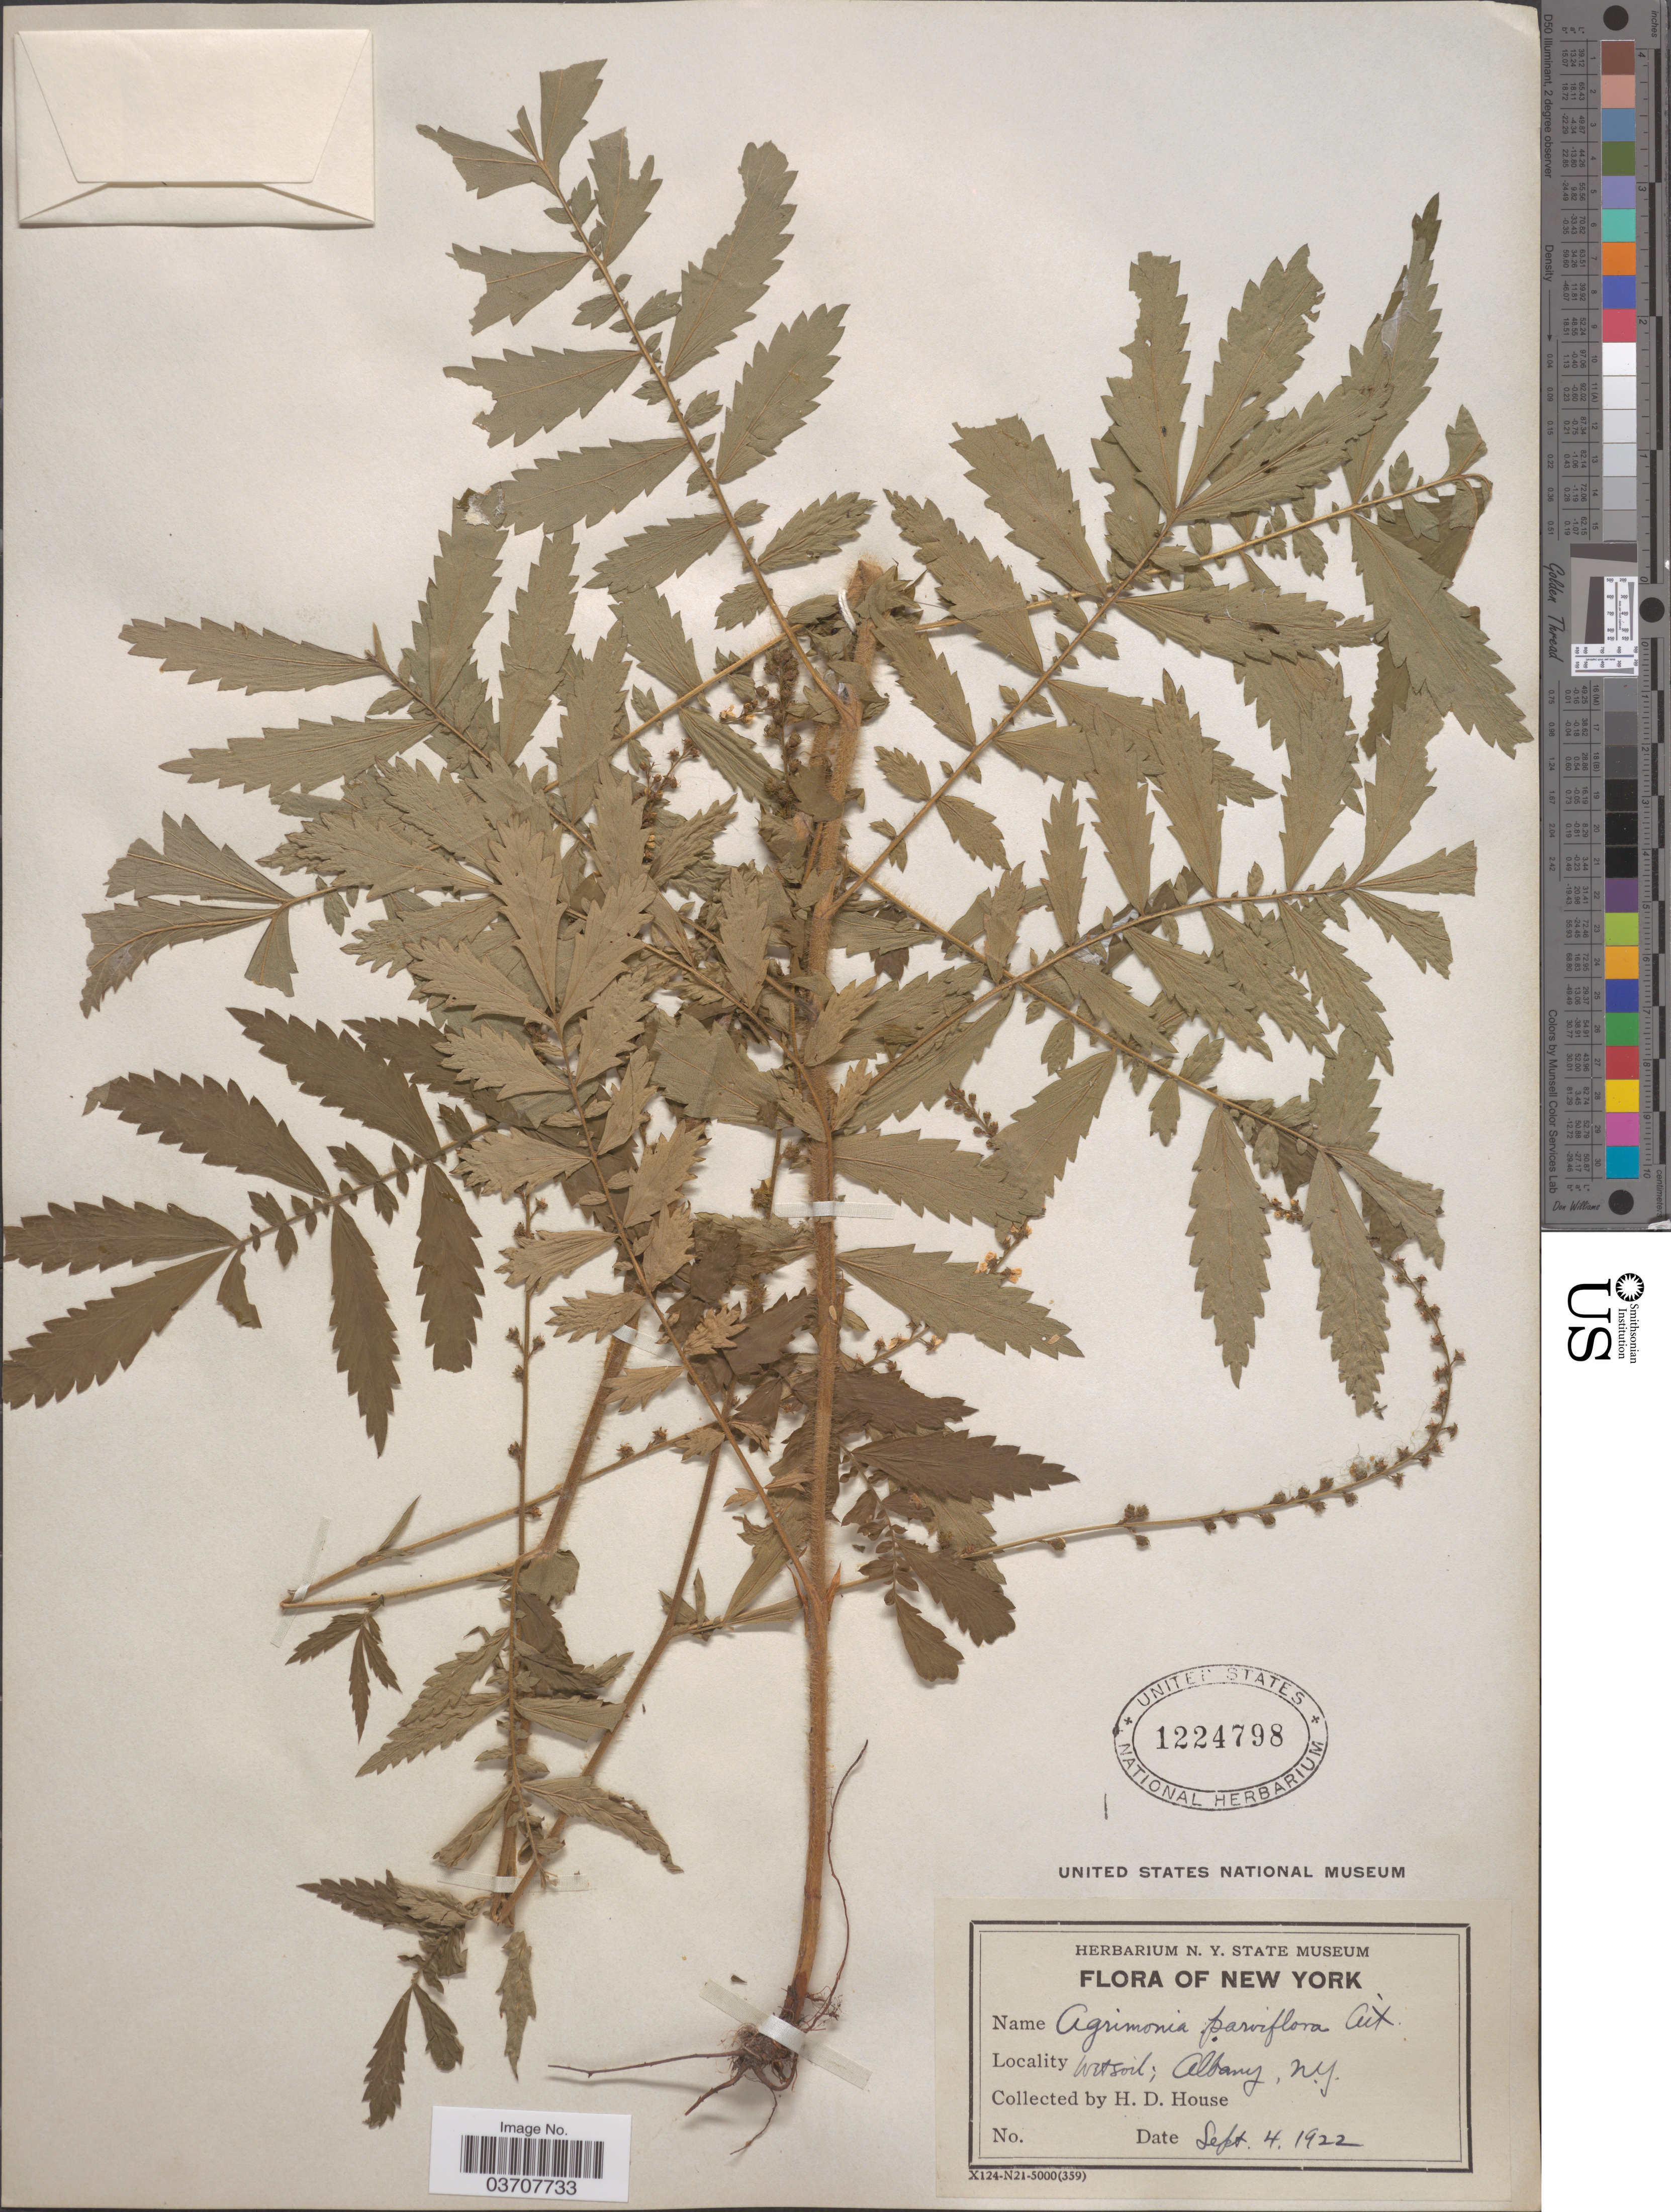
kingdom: Plantae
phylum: Tracheophyta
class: Magnoliopsida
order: Rosales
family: Rosaceae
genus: Agrimonia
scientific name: Agrimonia parviflora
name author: Aiton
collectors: H. D. House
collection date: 1922-09-04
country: United States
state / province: New York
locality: Albany.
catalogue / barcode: US 1224798